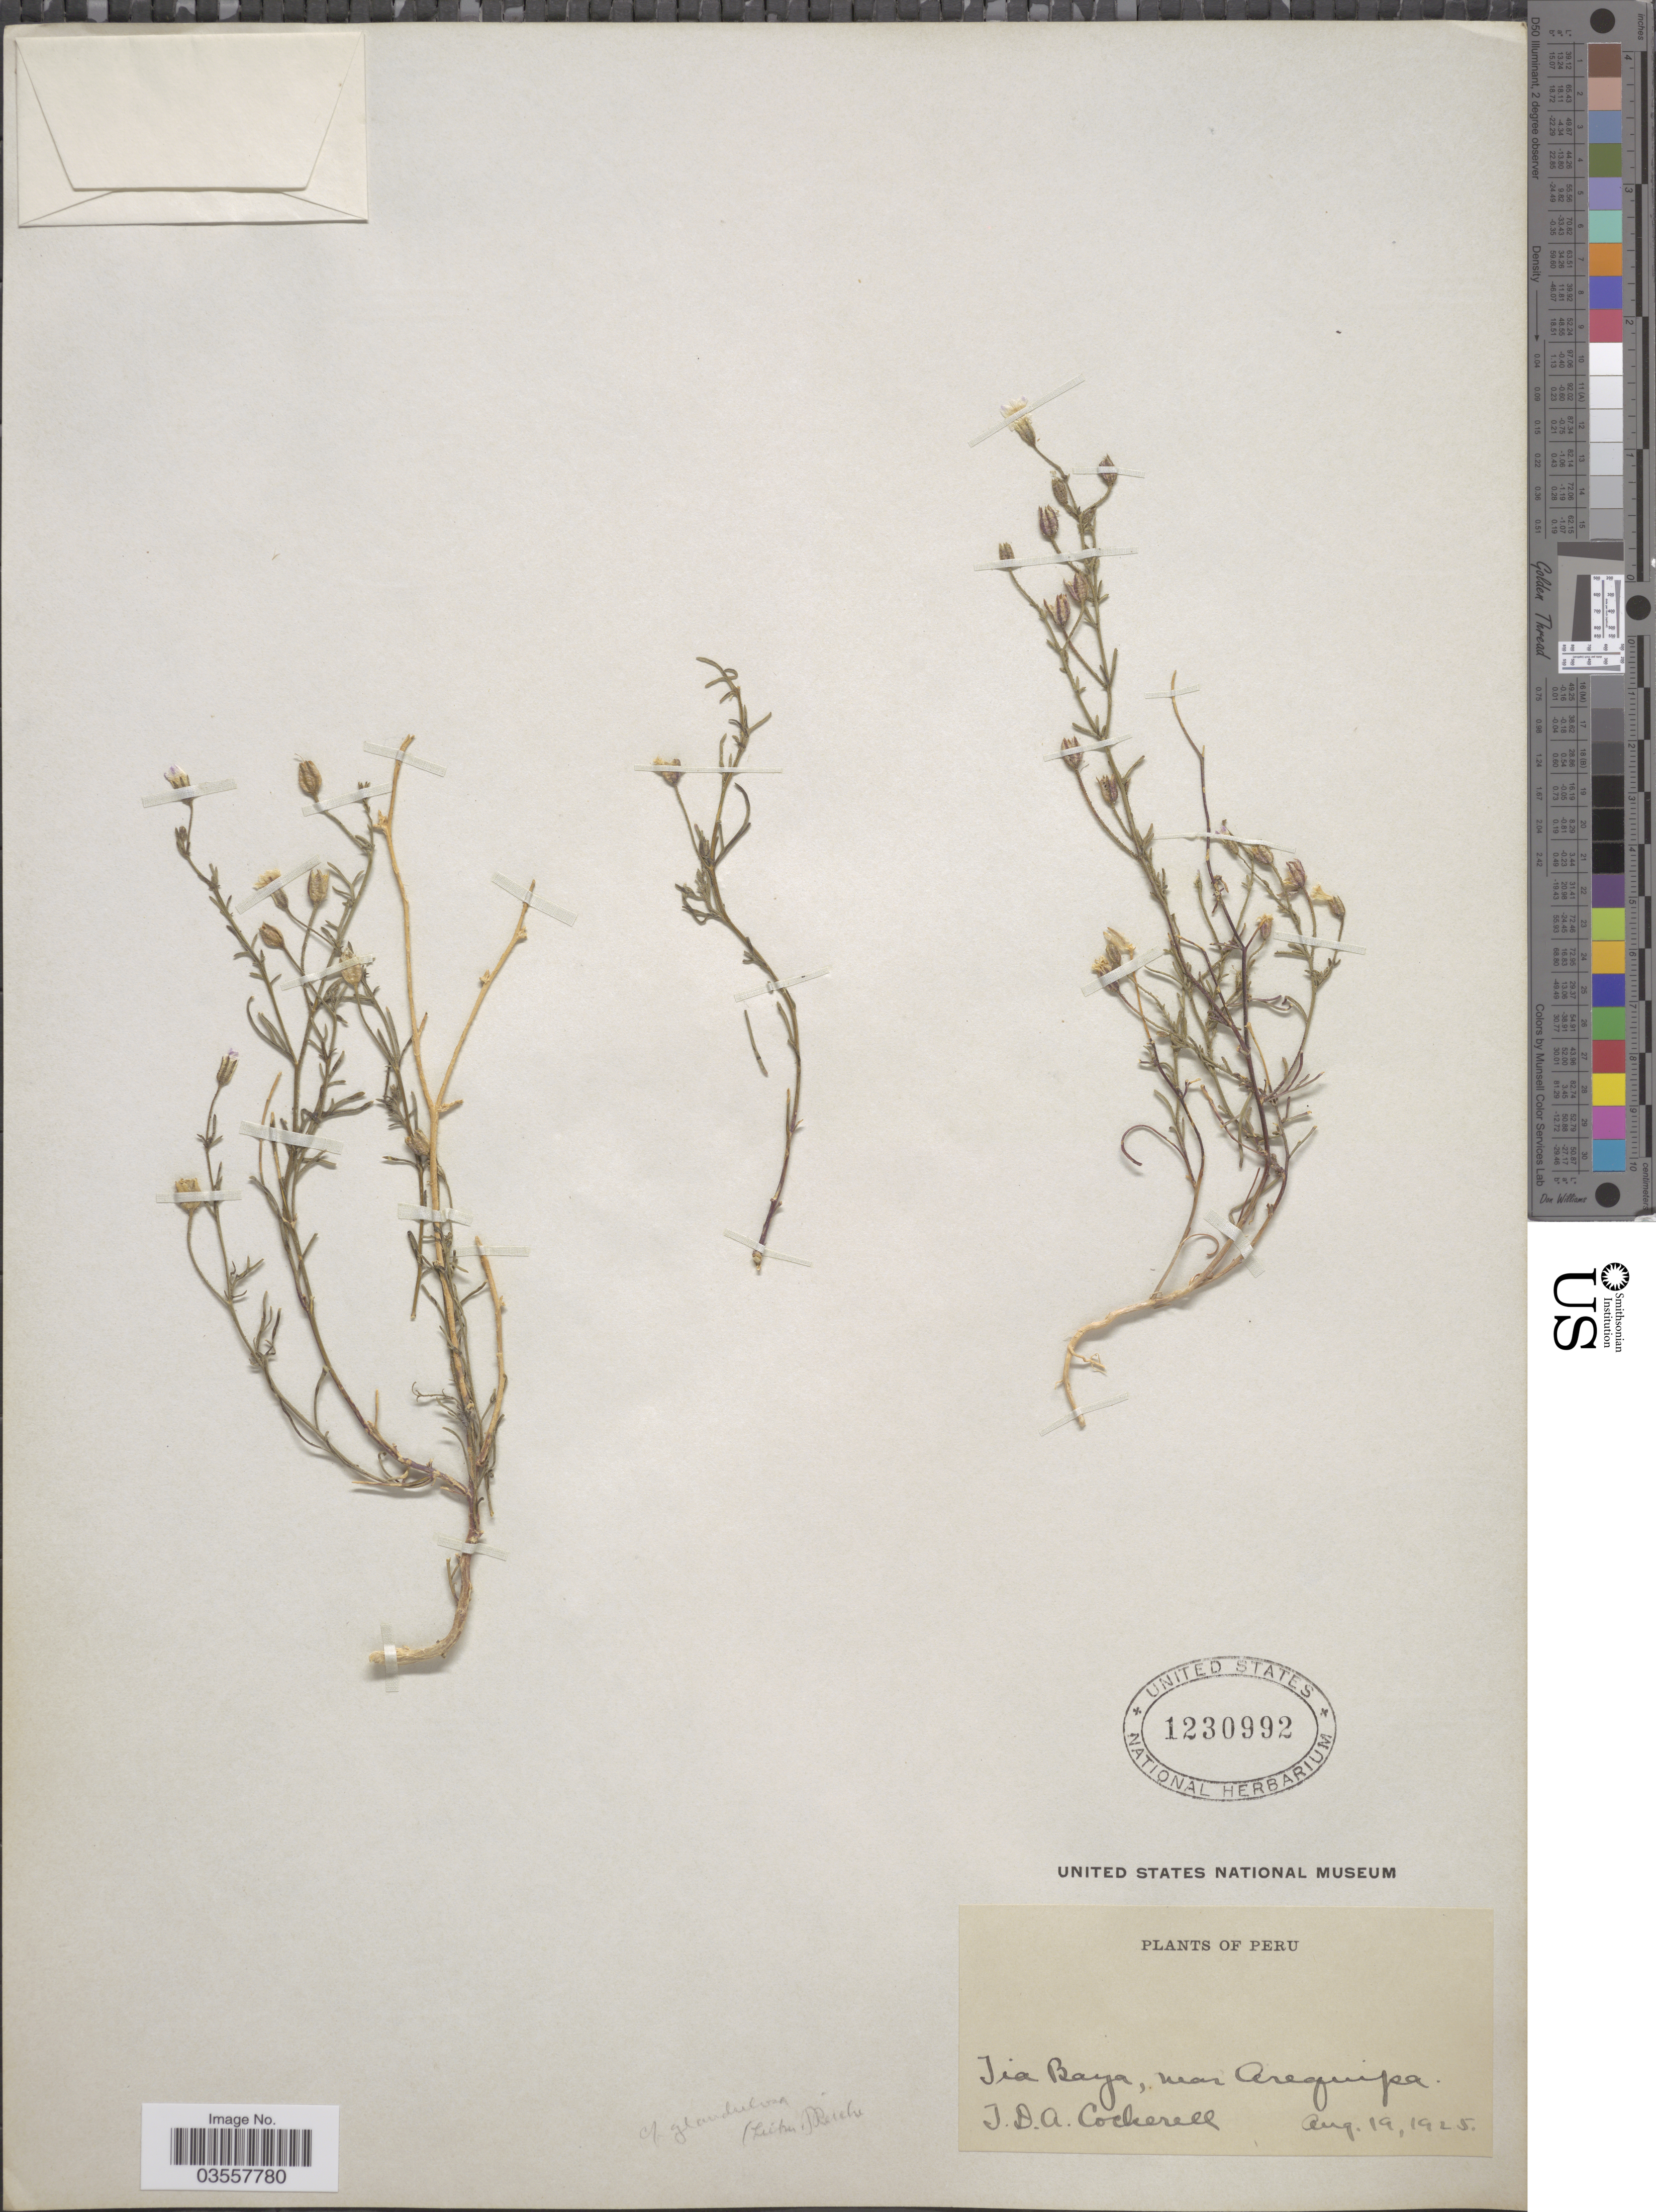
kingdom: Plantae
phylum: Tracheophyta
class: Magnoliopsida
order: Caryophyllales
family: Caryophyllaceae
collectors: T. Cockerell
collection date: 1925-08-19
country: Peru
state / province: Arequipa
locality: Tia Baya, near Arequipa.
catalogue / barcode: US 1230992